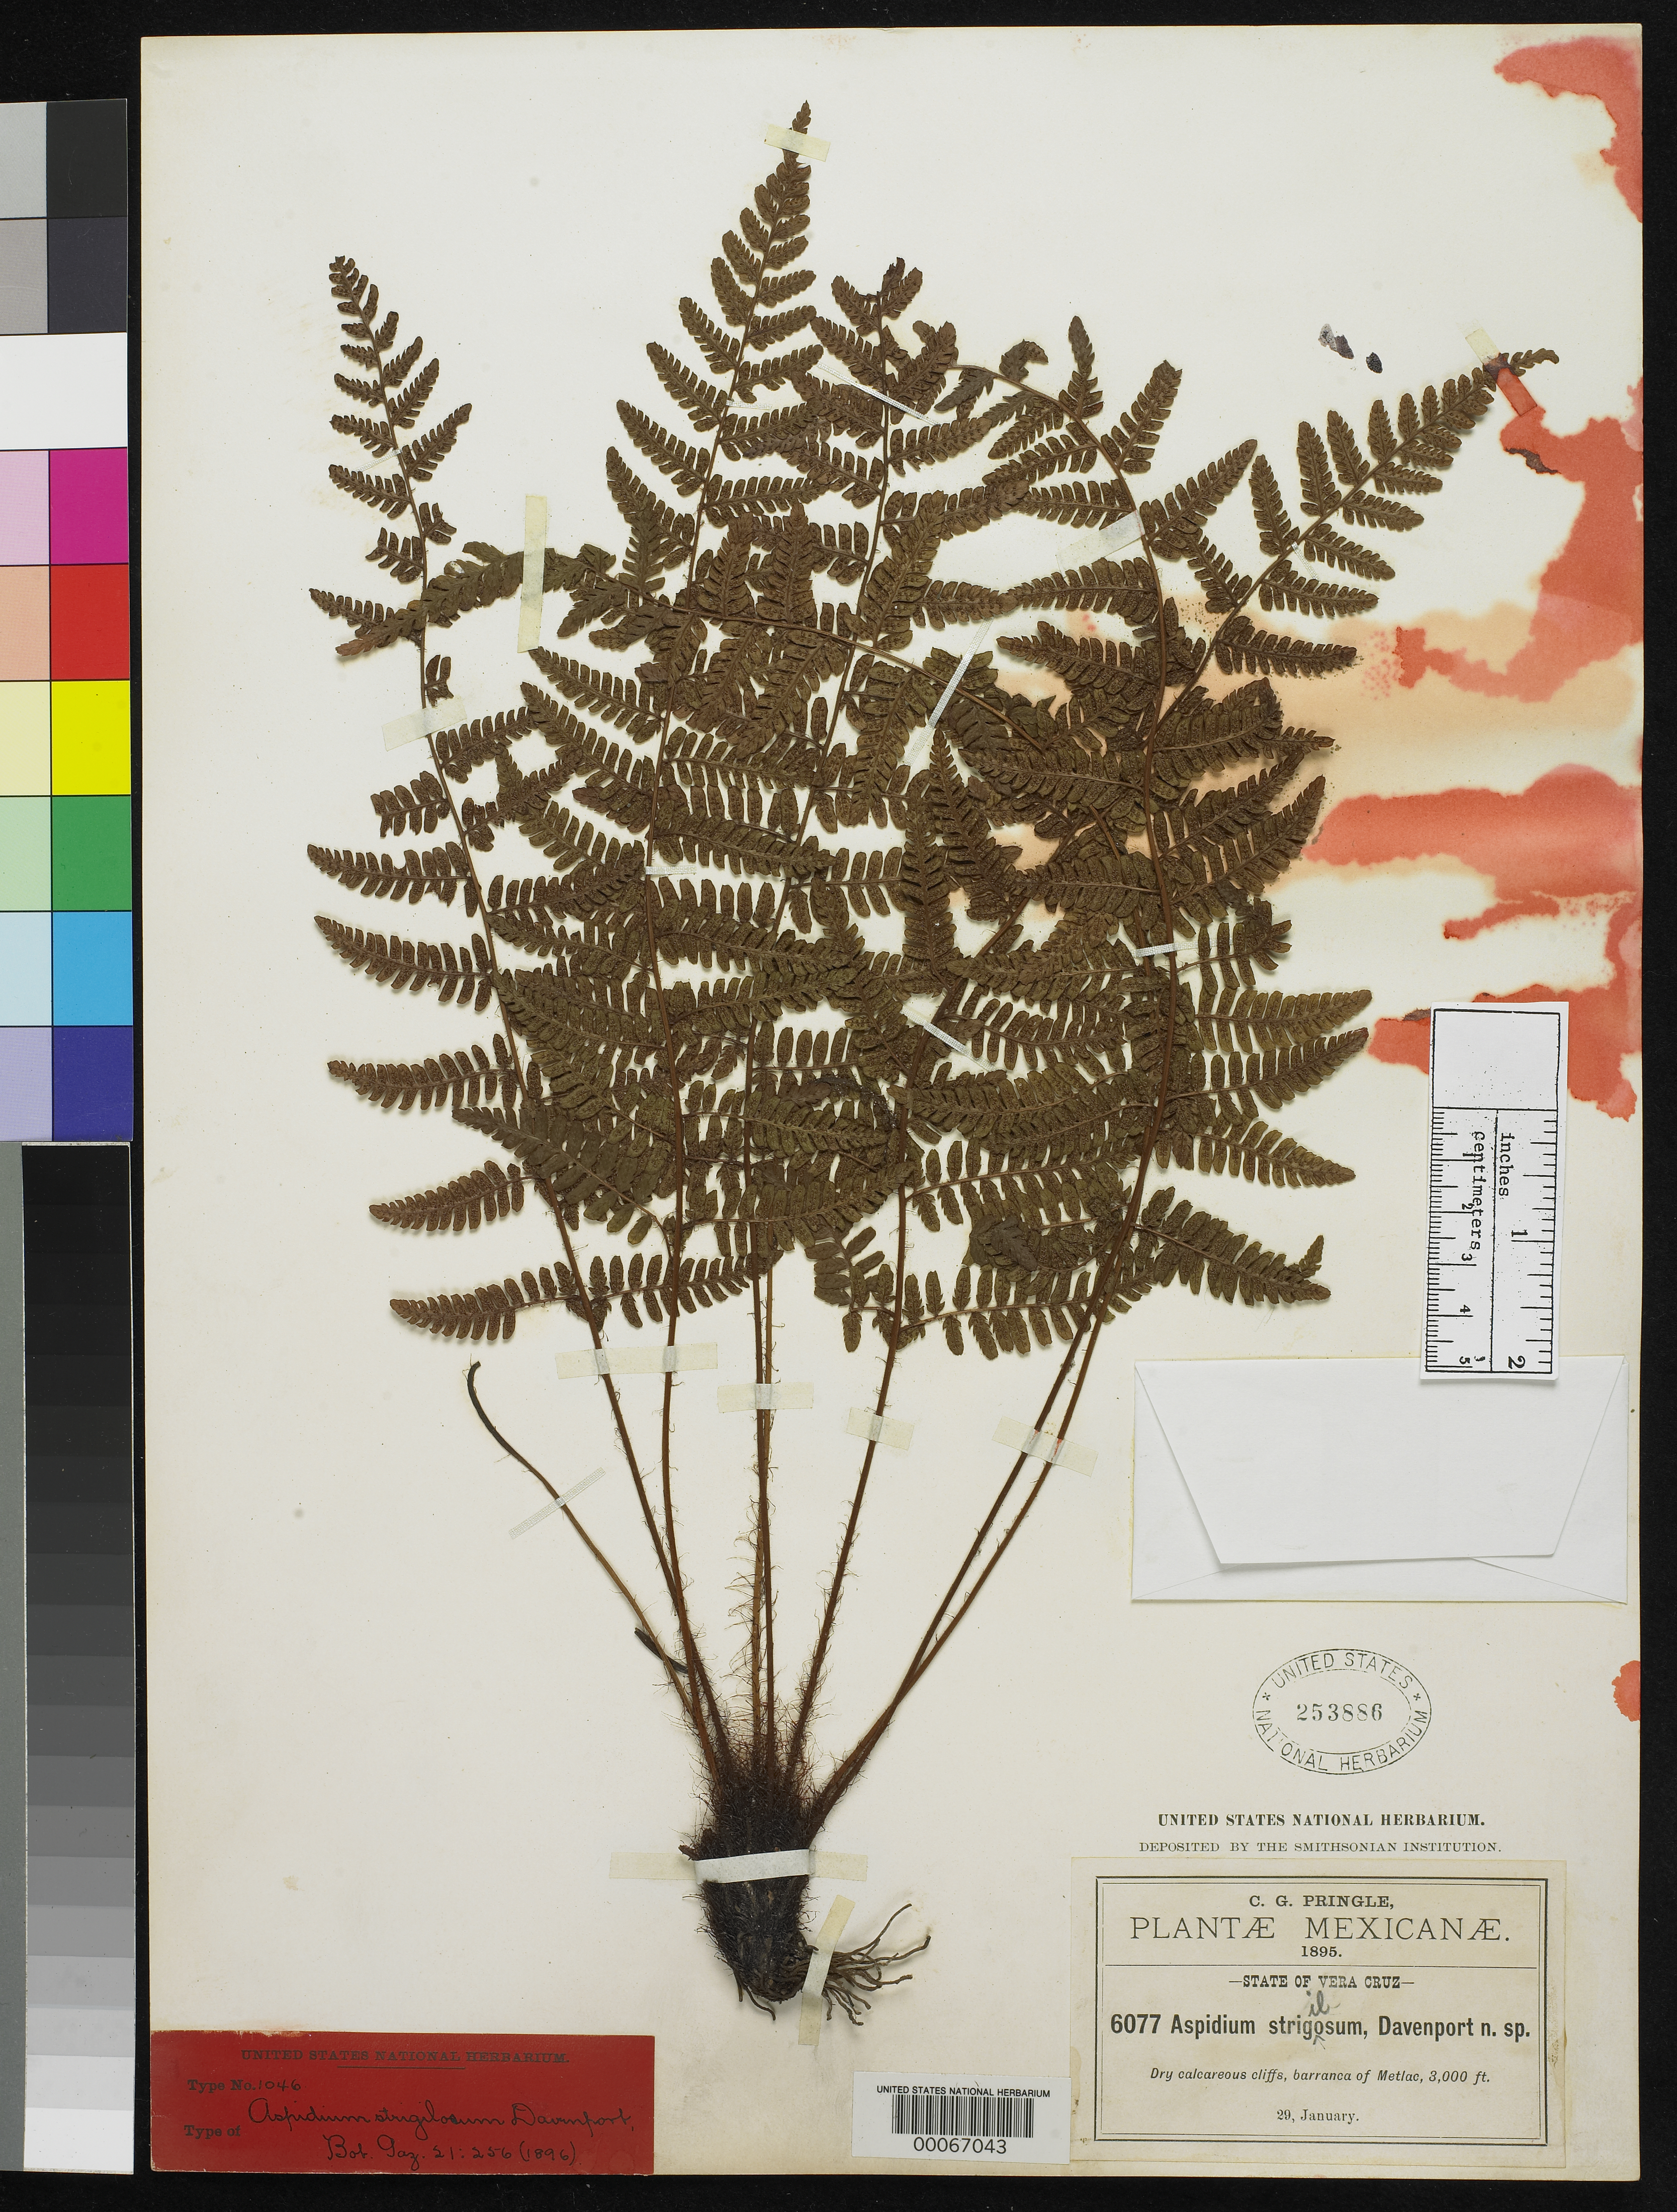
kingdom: Plantae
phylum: Tracheophyta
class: Polypodiopsida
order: Polypodiales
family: Tectariaceae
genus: Aspidium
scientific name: Aspidium strigilosum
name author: Davenp.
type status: Type Collection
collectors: C. G. Pringle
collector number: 6077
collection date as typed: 29 Jan 1895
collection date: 1895-01-29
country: Mexico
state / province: Veracruz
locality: Barranca of Metlac.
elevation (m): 914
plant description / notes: Specimen water damaged/stained, noted July 2013 but occurred sometime prior to imaging specimen in early 2000's.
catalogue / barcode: US 253886